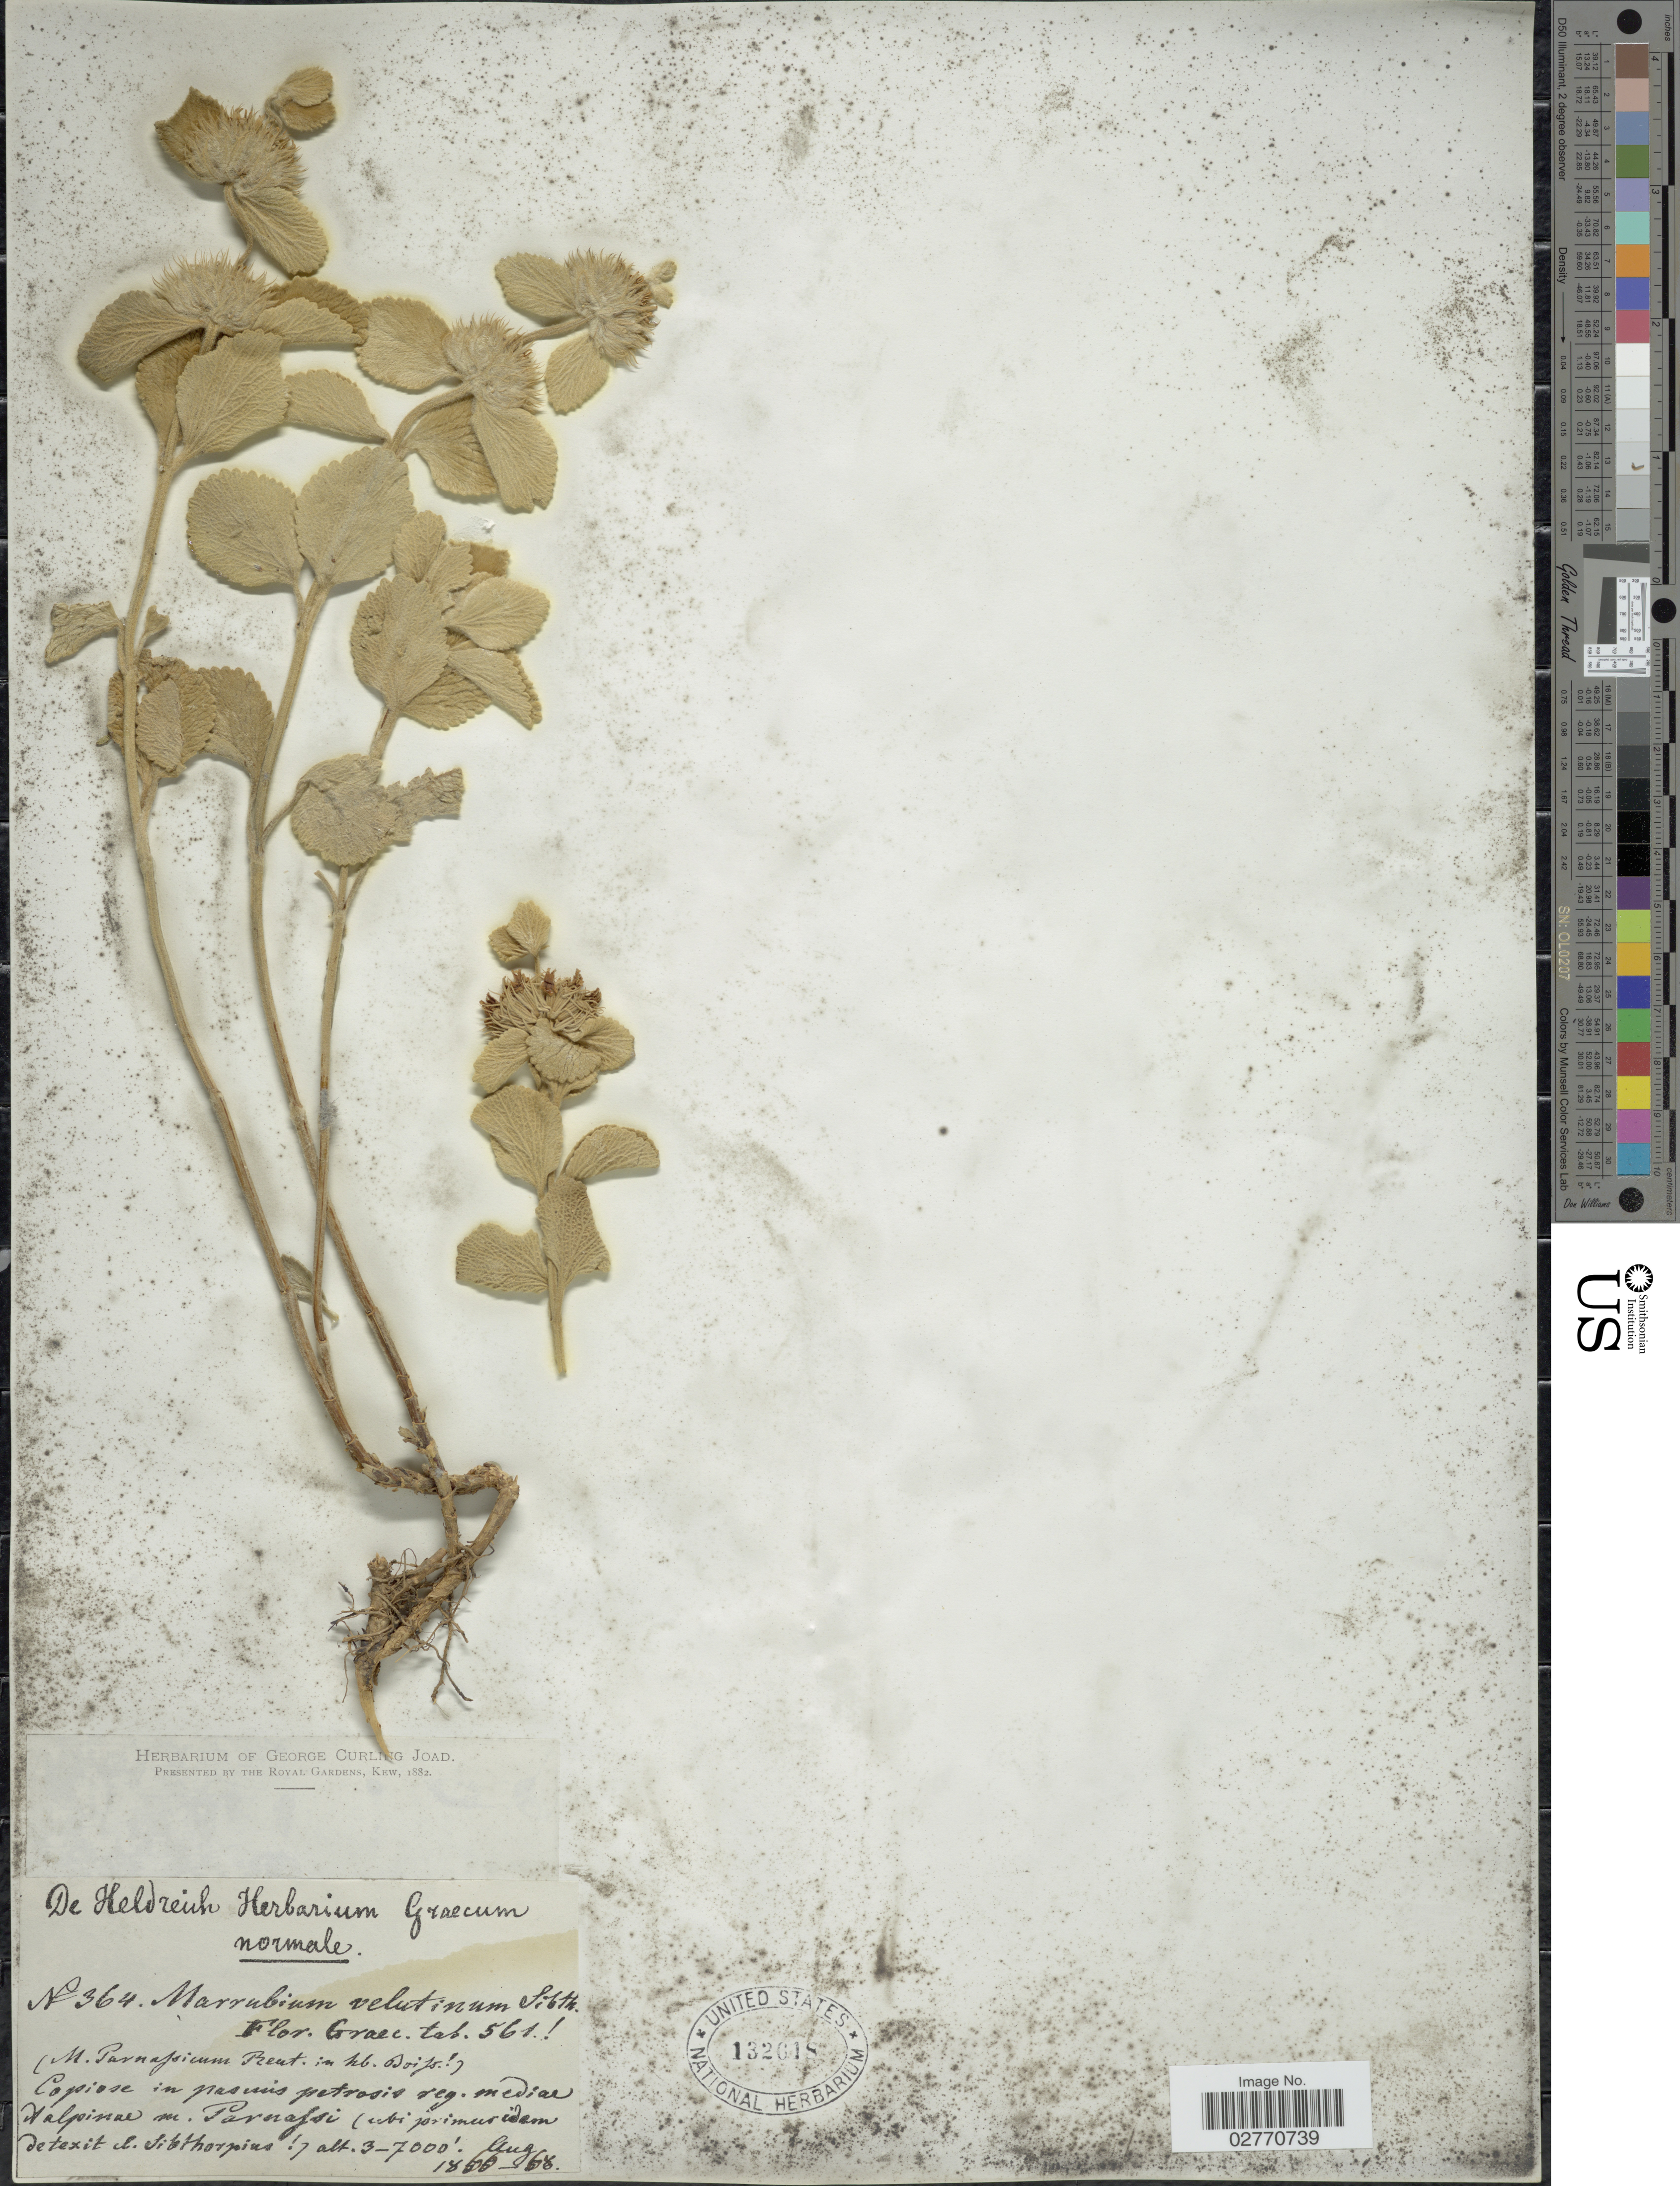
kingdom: Plantae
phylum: Tracheophyta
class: Magnoliopsida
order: Lamiales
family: Lamiaceae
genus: Marrubium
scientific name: Marrubium velutinum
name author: Sm.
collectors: ex herb. De Heldreich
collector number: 364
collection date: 1866-08/1868-08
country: Greece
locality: Reg. medias Halpinae m. Parnassi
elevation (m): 914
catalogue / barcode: US 132618